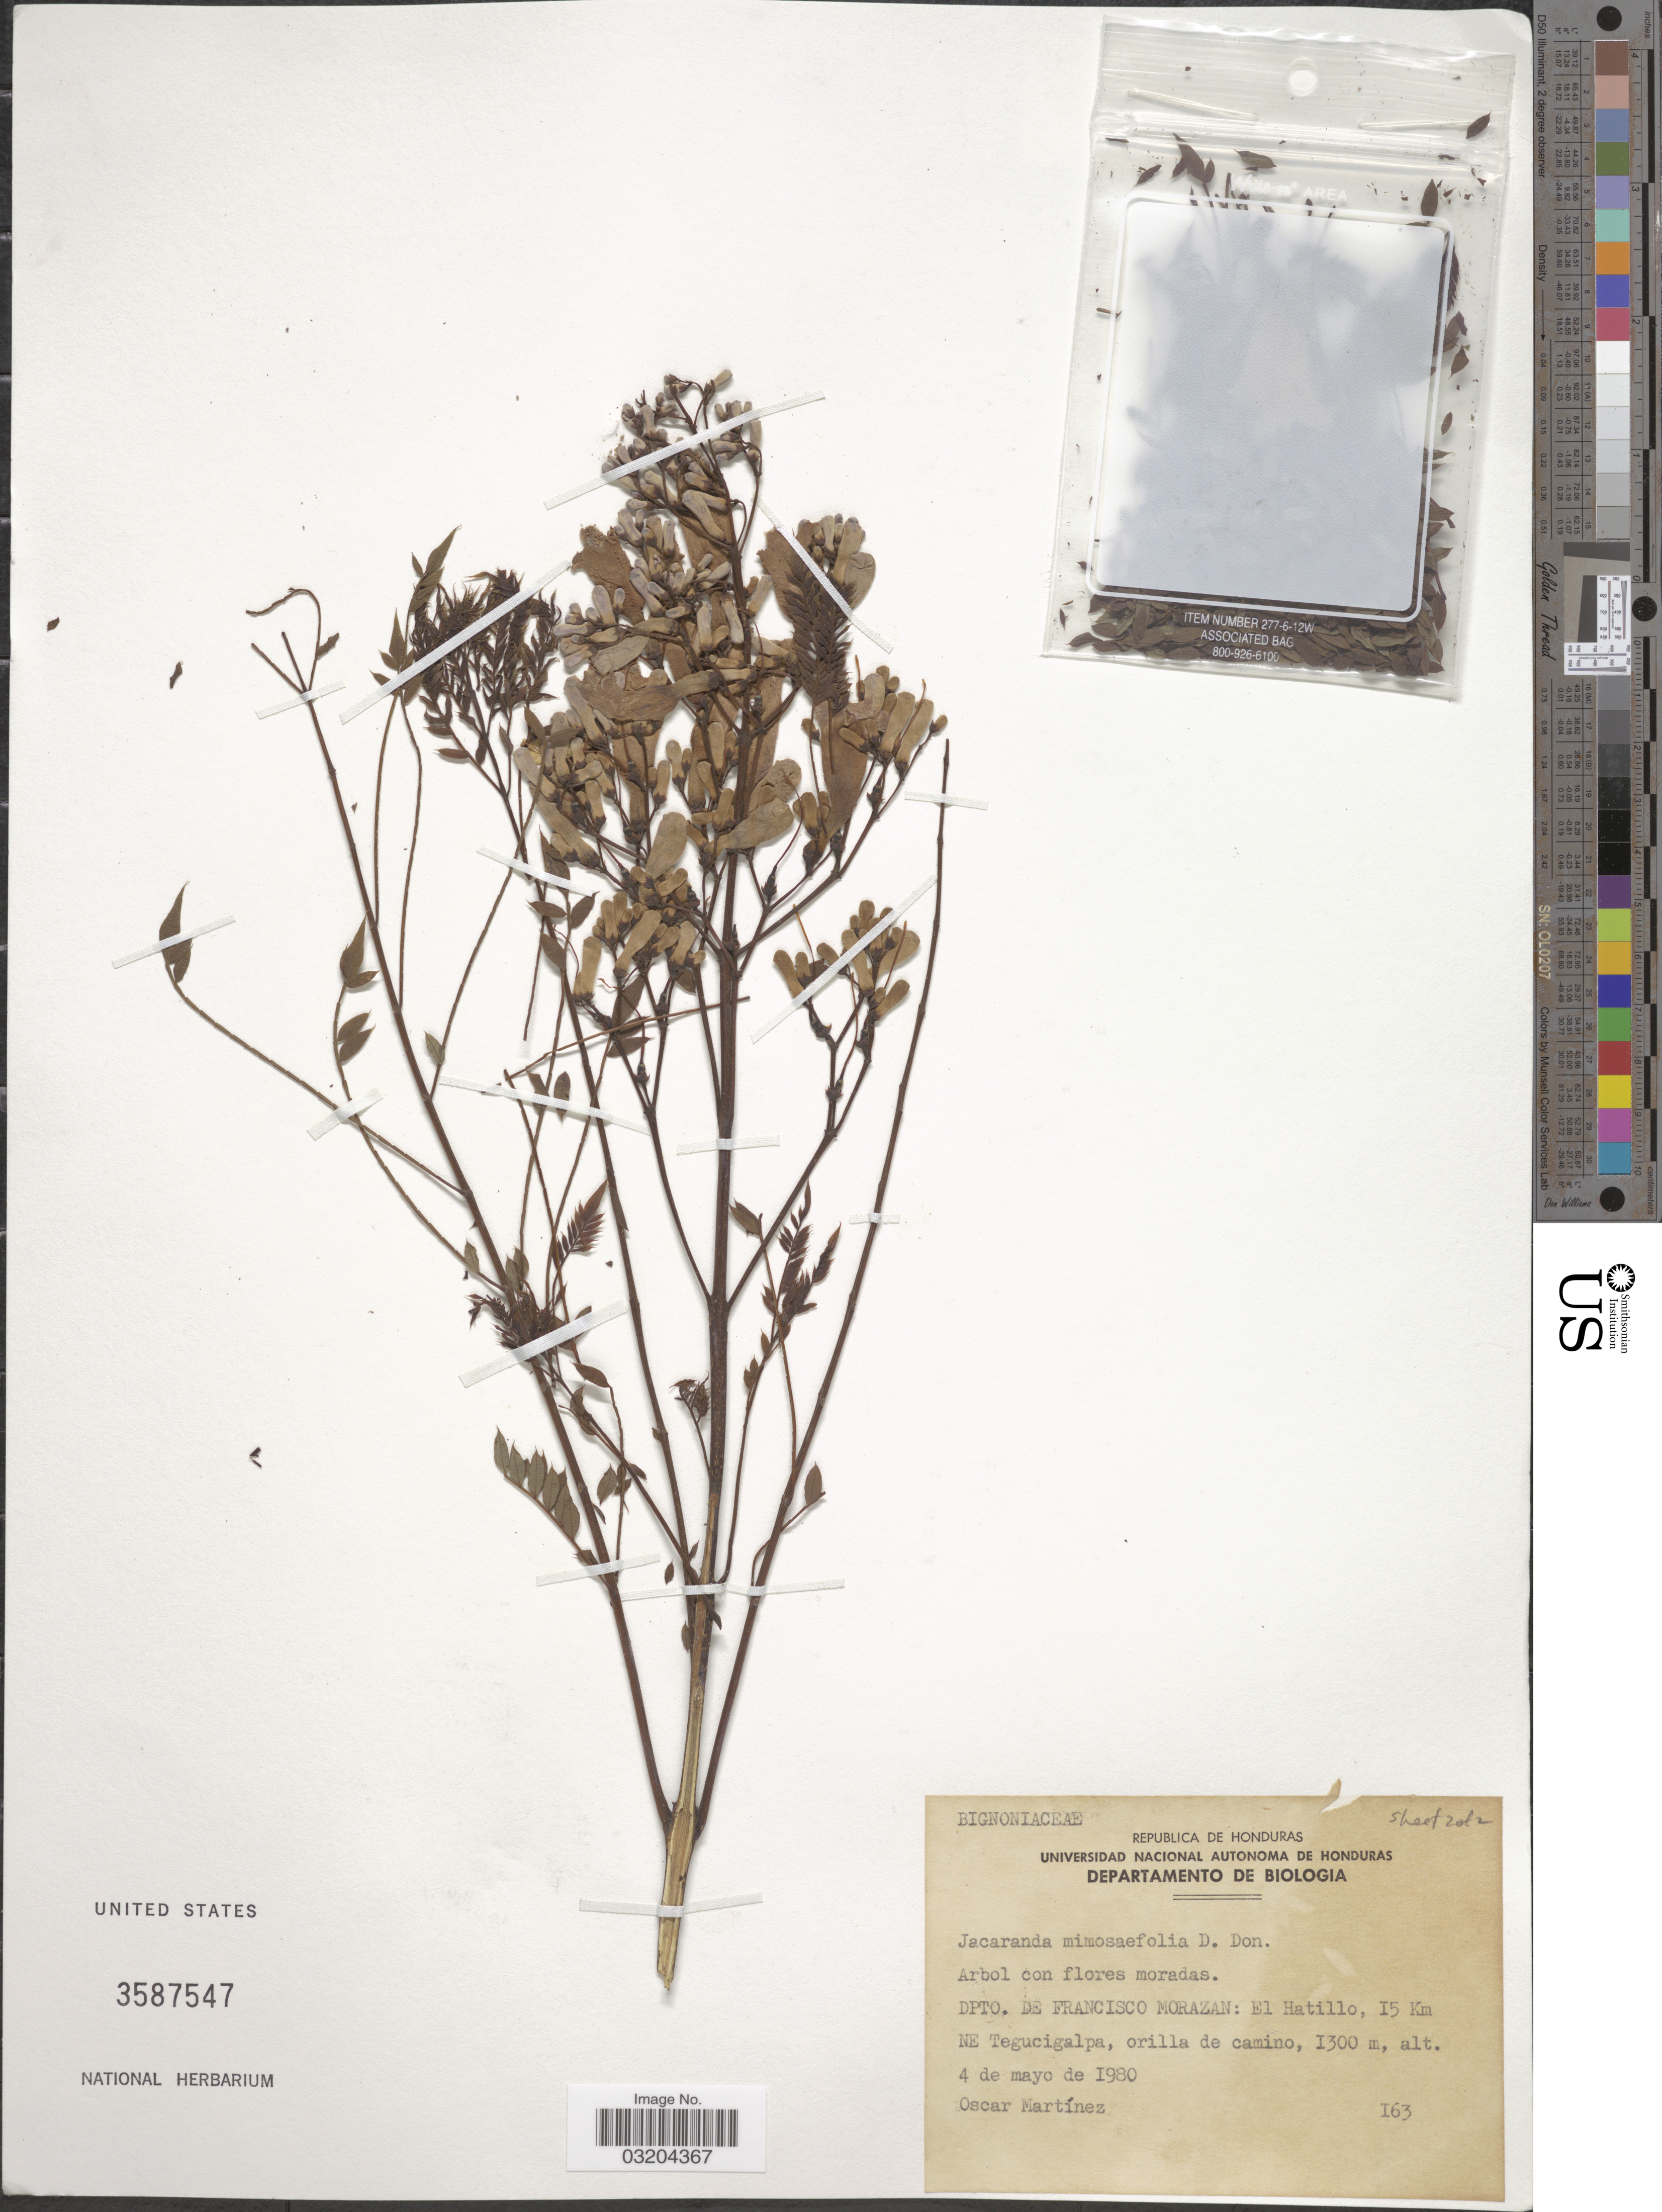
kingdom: Plantae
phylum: Tracheophyta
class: Magnoliopsida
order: Lamiales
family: Bignoniaceae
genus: Jacaranda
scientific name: Jacaranda mimosifolia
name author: D. Don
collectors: O. Martínez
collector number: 163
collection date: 1980-05-04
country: Honduras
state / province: Fco. Morazán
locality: Dpto. de Francisco Morazan: El Hatillo, 15 Km NE Tegucigalpa, orilla de camino.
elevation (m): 1300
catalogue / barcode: US 3587547